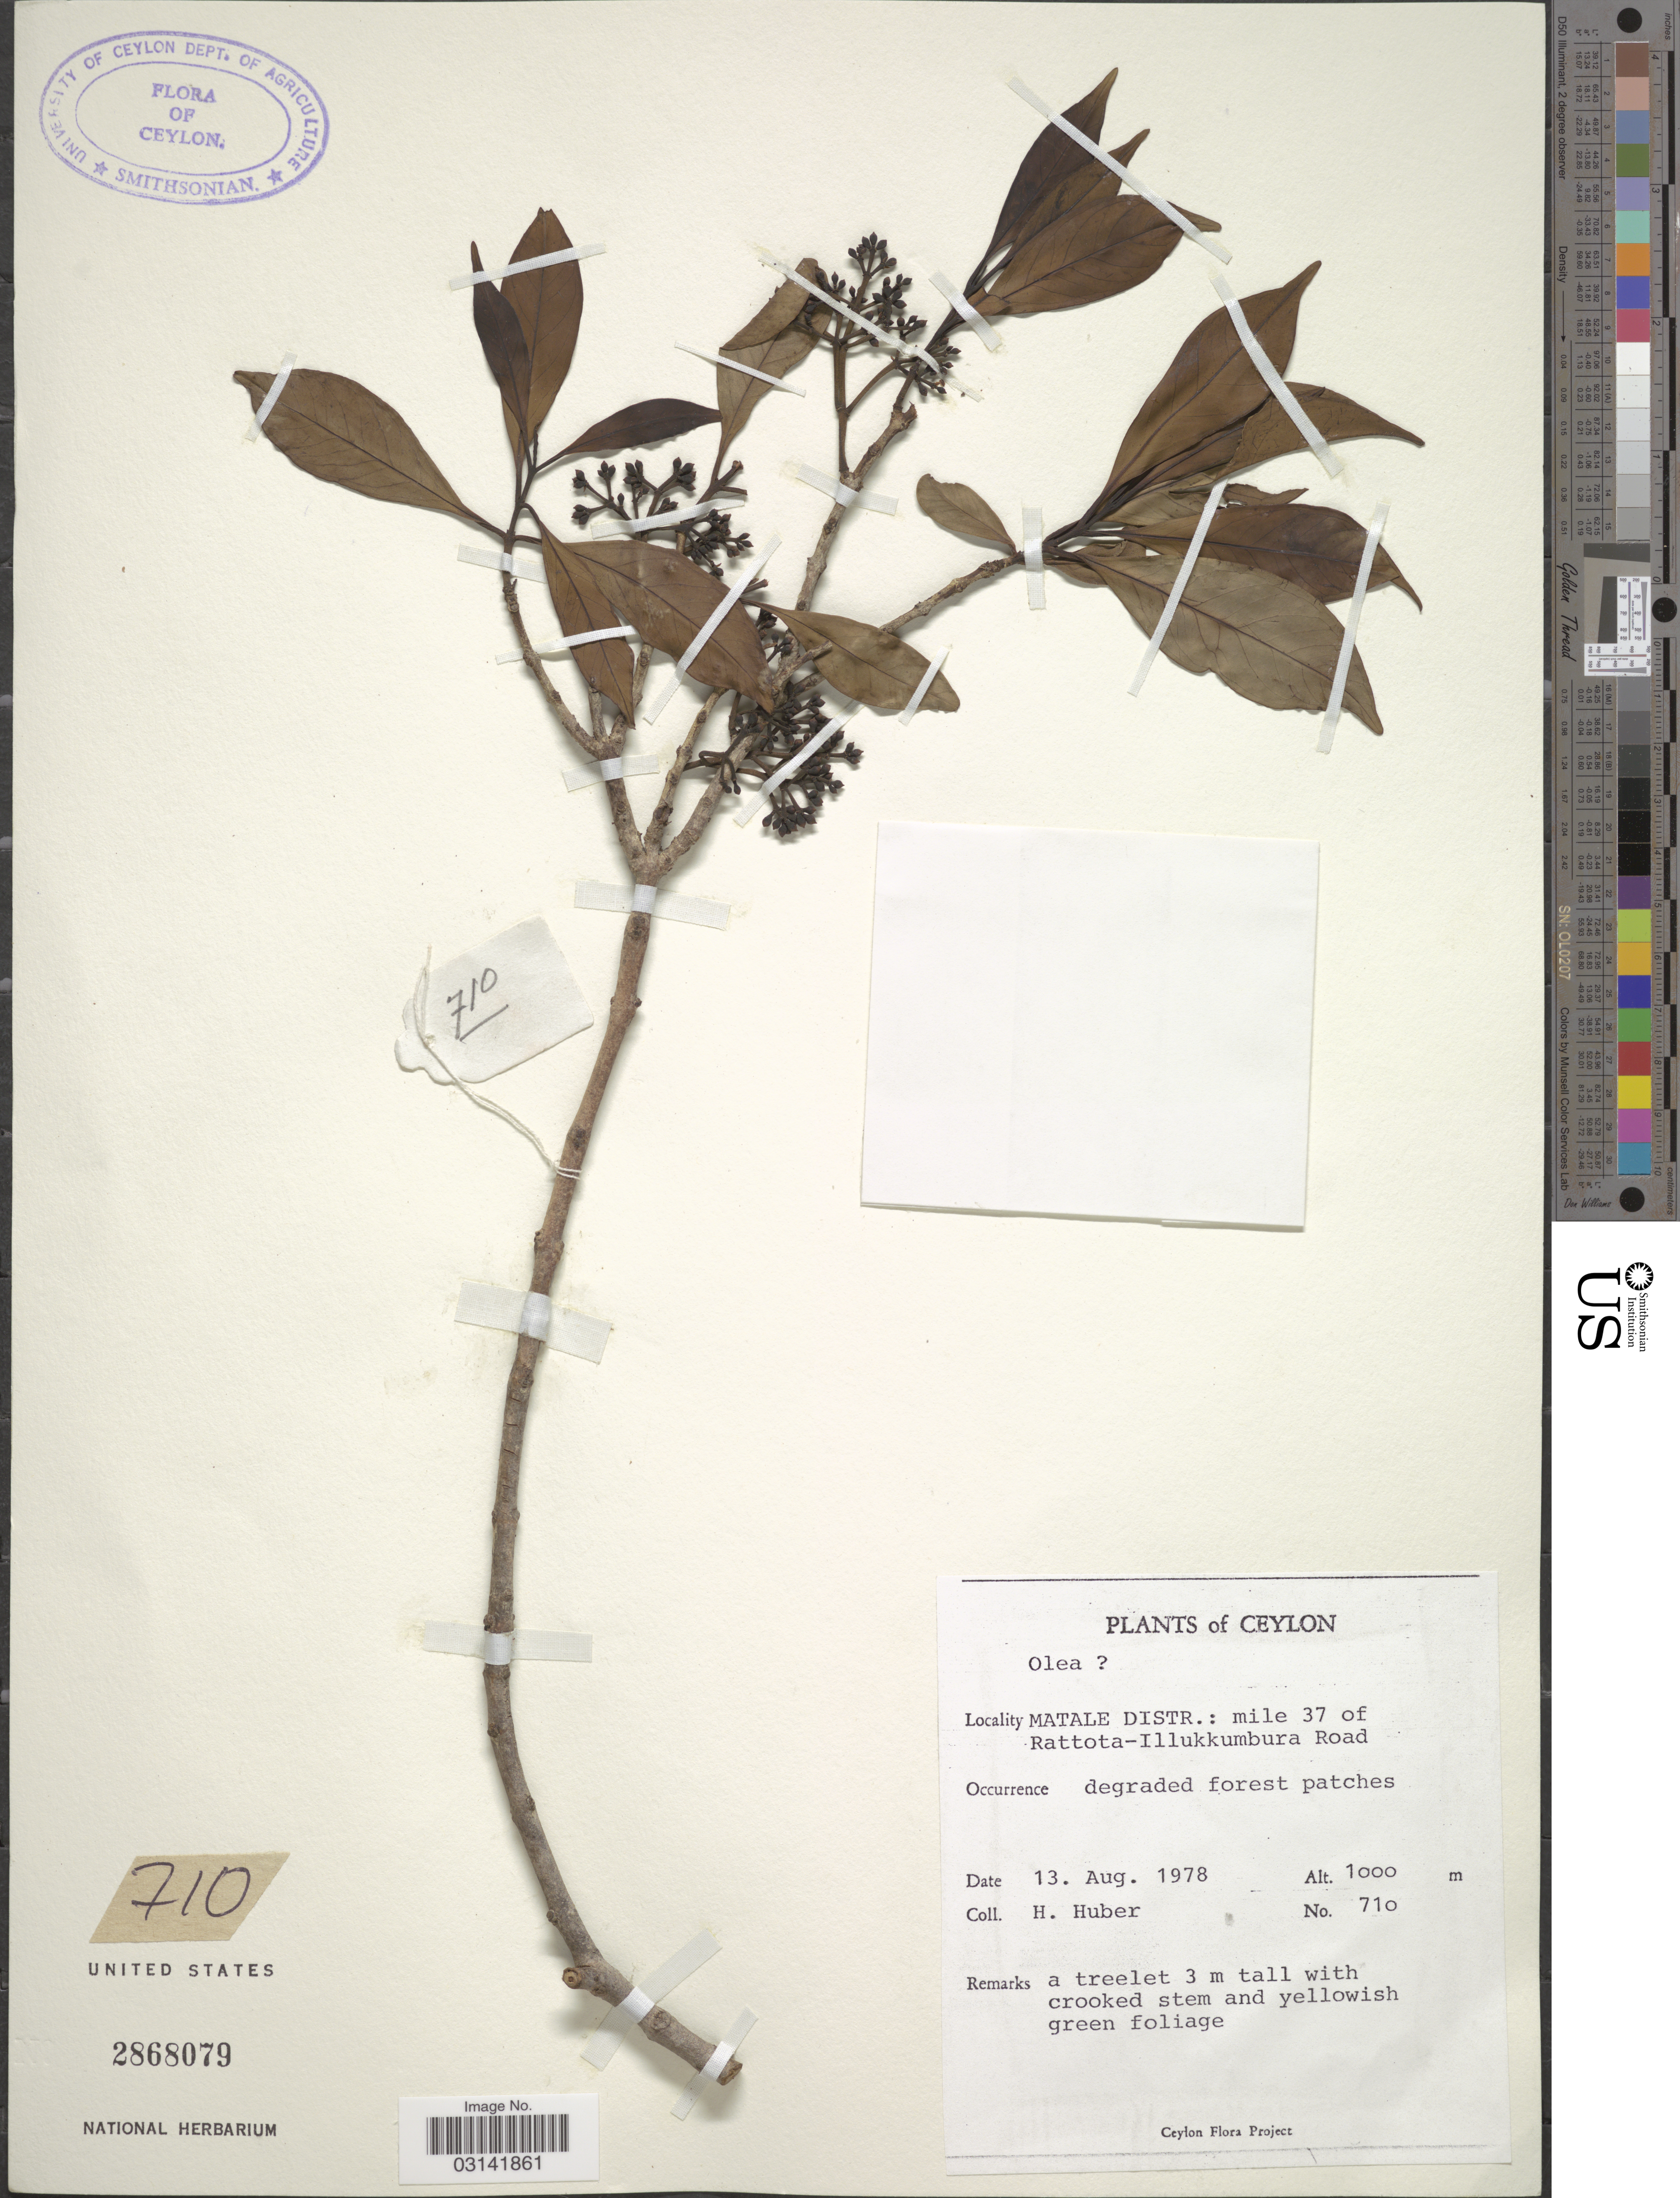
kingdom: Plantae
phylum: Tracheophyta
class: Magnoliopsida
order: Lamiales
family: Oleaceae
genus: Olea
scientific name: Olea sp.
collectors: H. Huber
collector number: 710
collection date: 1978-08-13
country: Sri Lanka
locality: Matale Distr.: mile 37 of Rattota-Illukkumbura Road.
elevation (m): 1000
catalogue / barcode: US 2868079